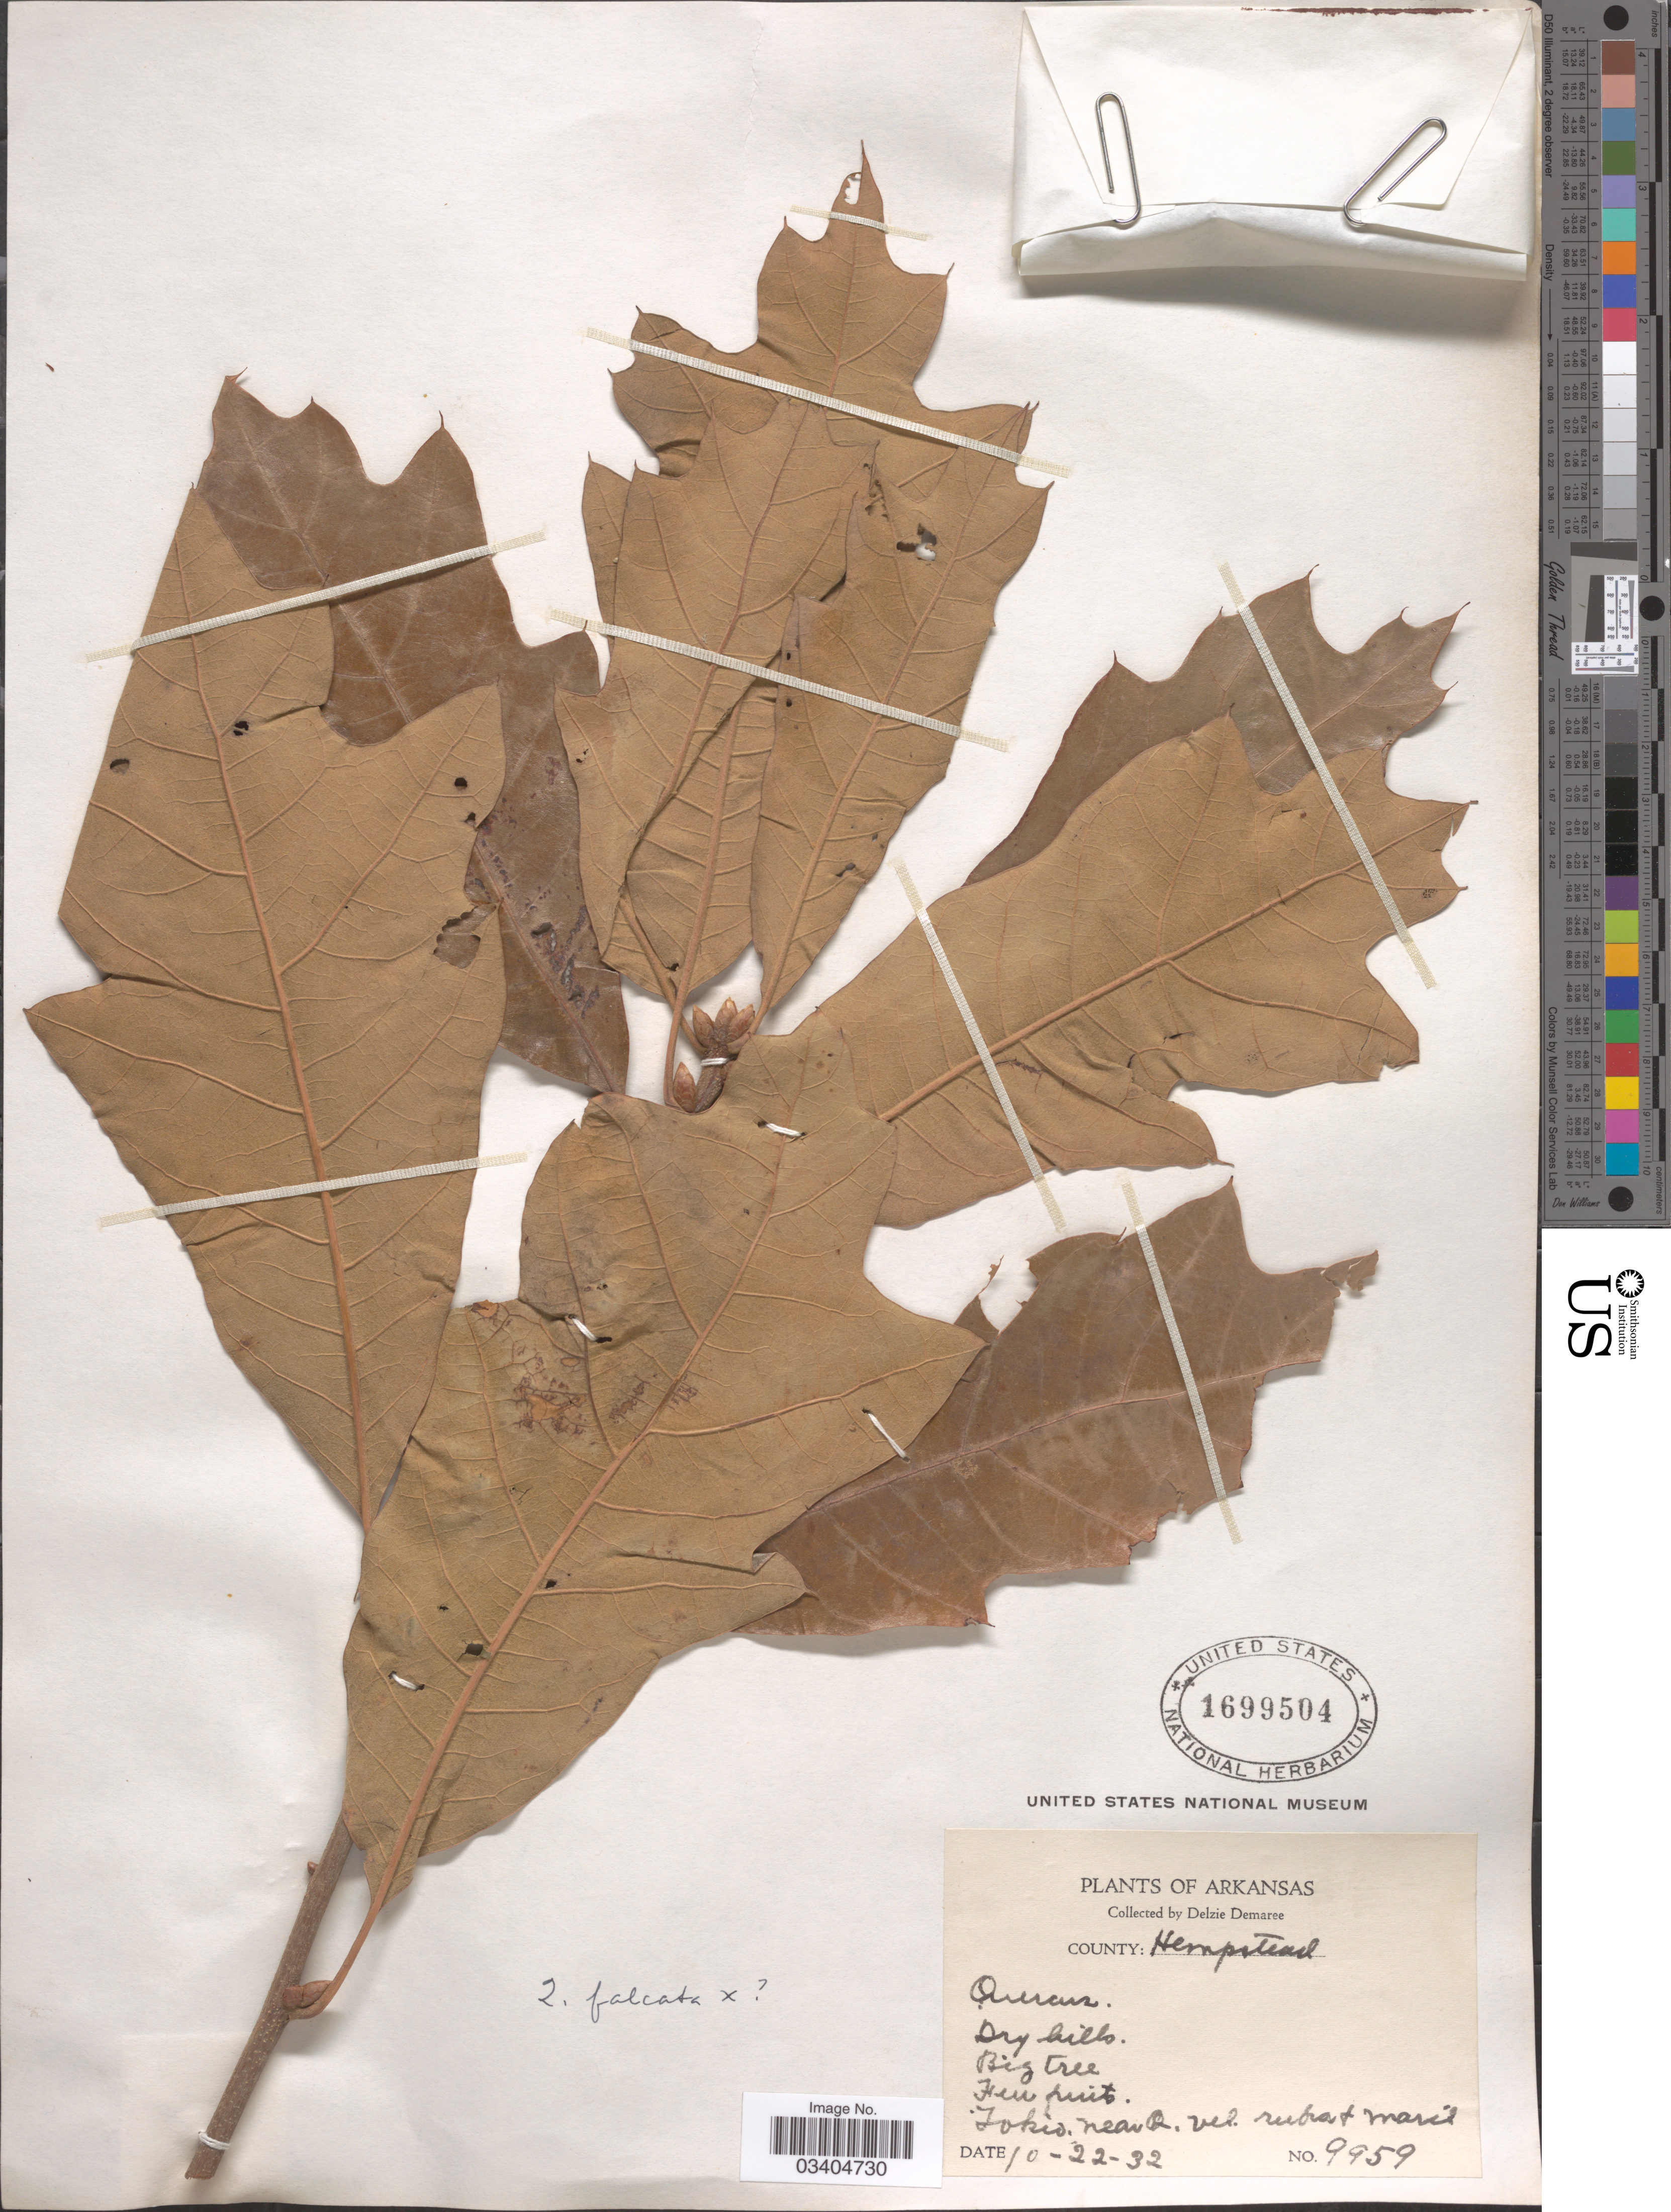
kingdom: Plantae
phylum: Tracheophyta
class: Magnoliopsida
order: Fagales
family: Fagaceae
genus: Quercus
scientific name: Quercus falcata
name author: Michx.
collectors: D. Demaree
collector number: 9959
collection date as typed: Transcribed d/m/y: 22/10/32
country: United States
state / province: Arkansas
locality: County: Hempstead. Tokio near Q.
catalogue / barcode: US 1699504